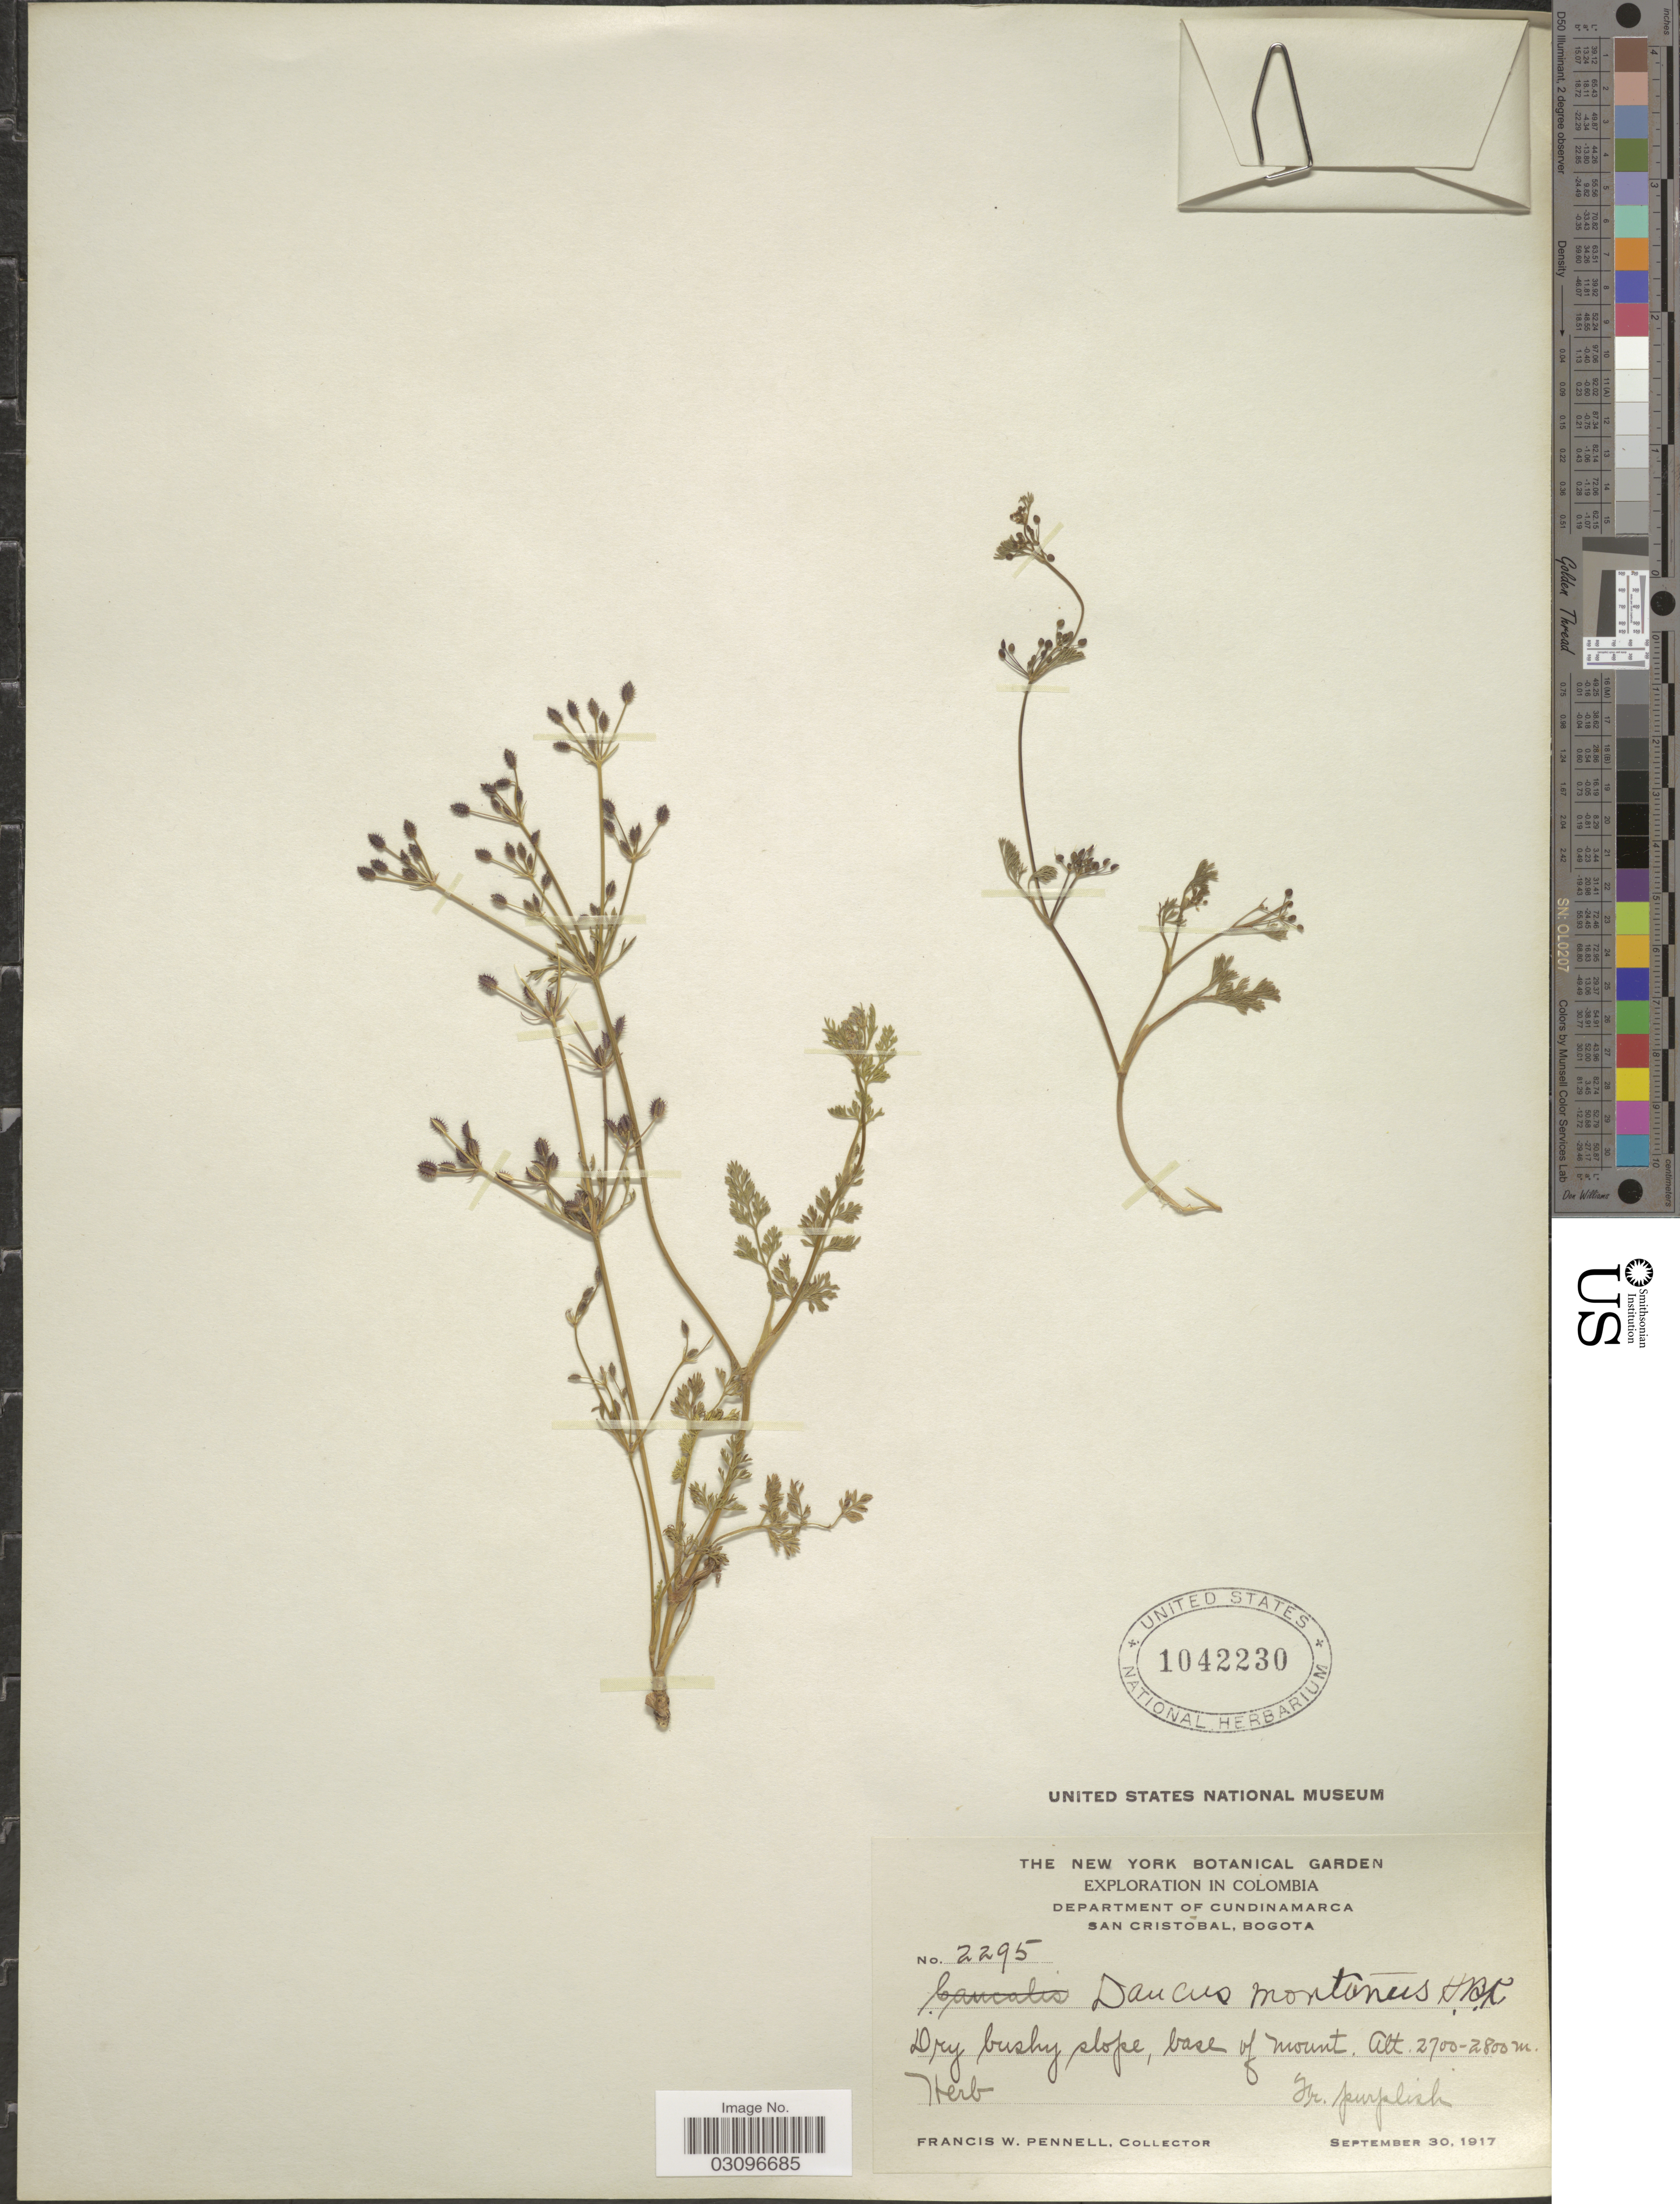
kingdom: Plantae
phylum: Tracheophyta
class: Magnoliopsida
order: Apiales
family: Apiaceae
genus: Daucus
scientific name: Daucus montanus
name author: Humb. & Bonpl. ex Spreng.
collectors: F. W. Pennell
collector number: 2295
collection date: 1917-09-30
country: Colombia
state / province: Cundinamarca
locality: Department of Cundinamarca. San Cristobal, Bogota. Dry bushy slope, base of mount.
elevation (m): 2700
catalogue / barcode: US 1042230